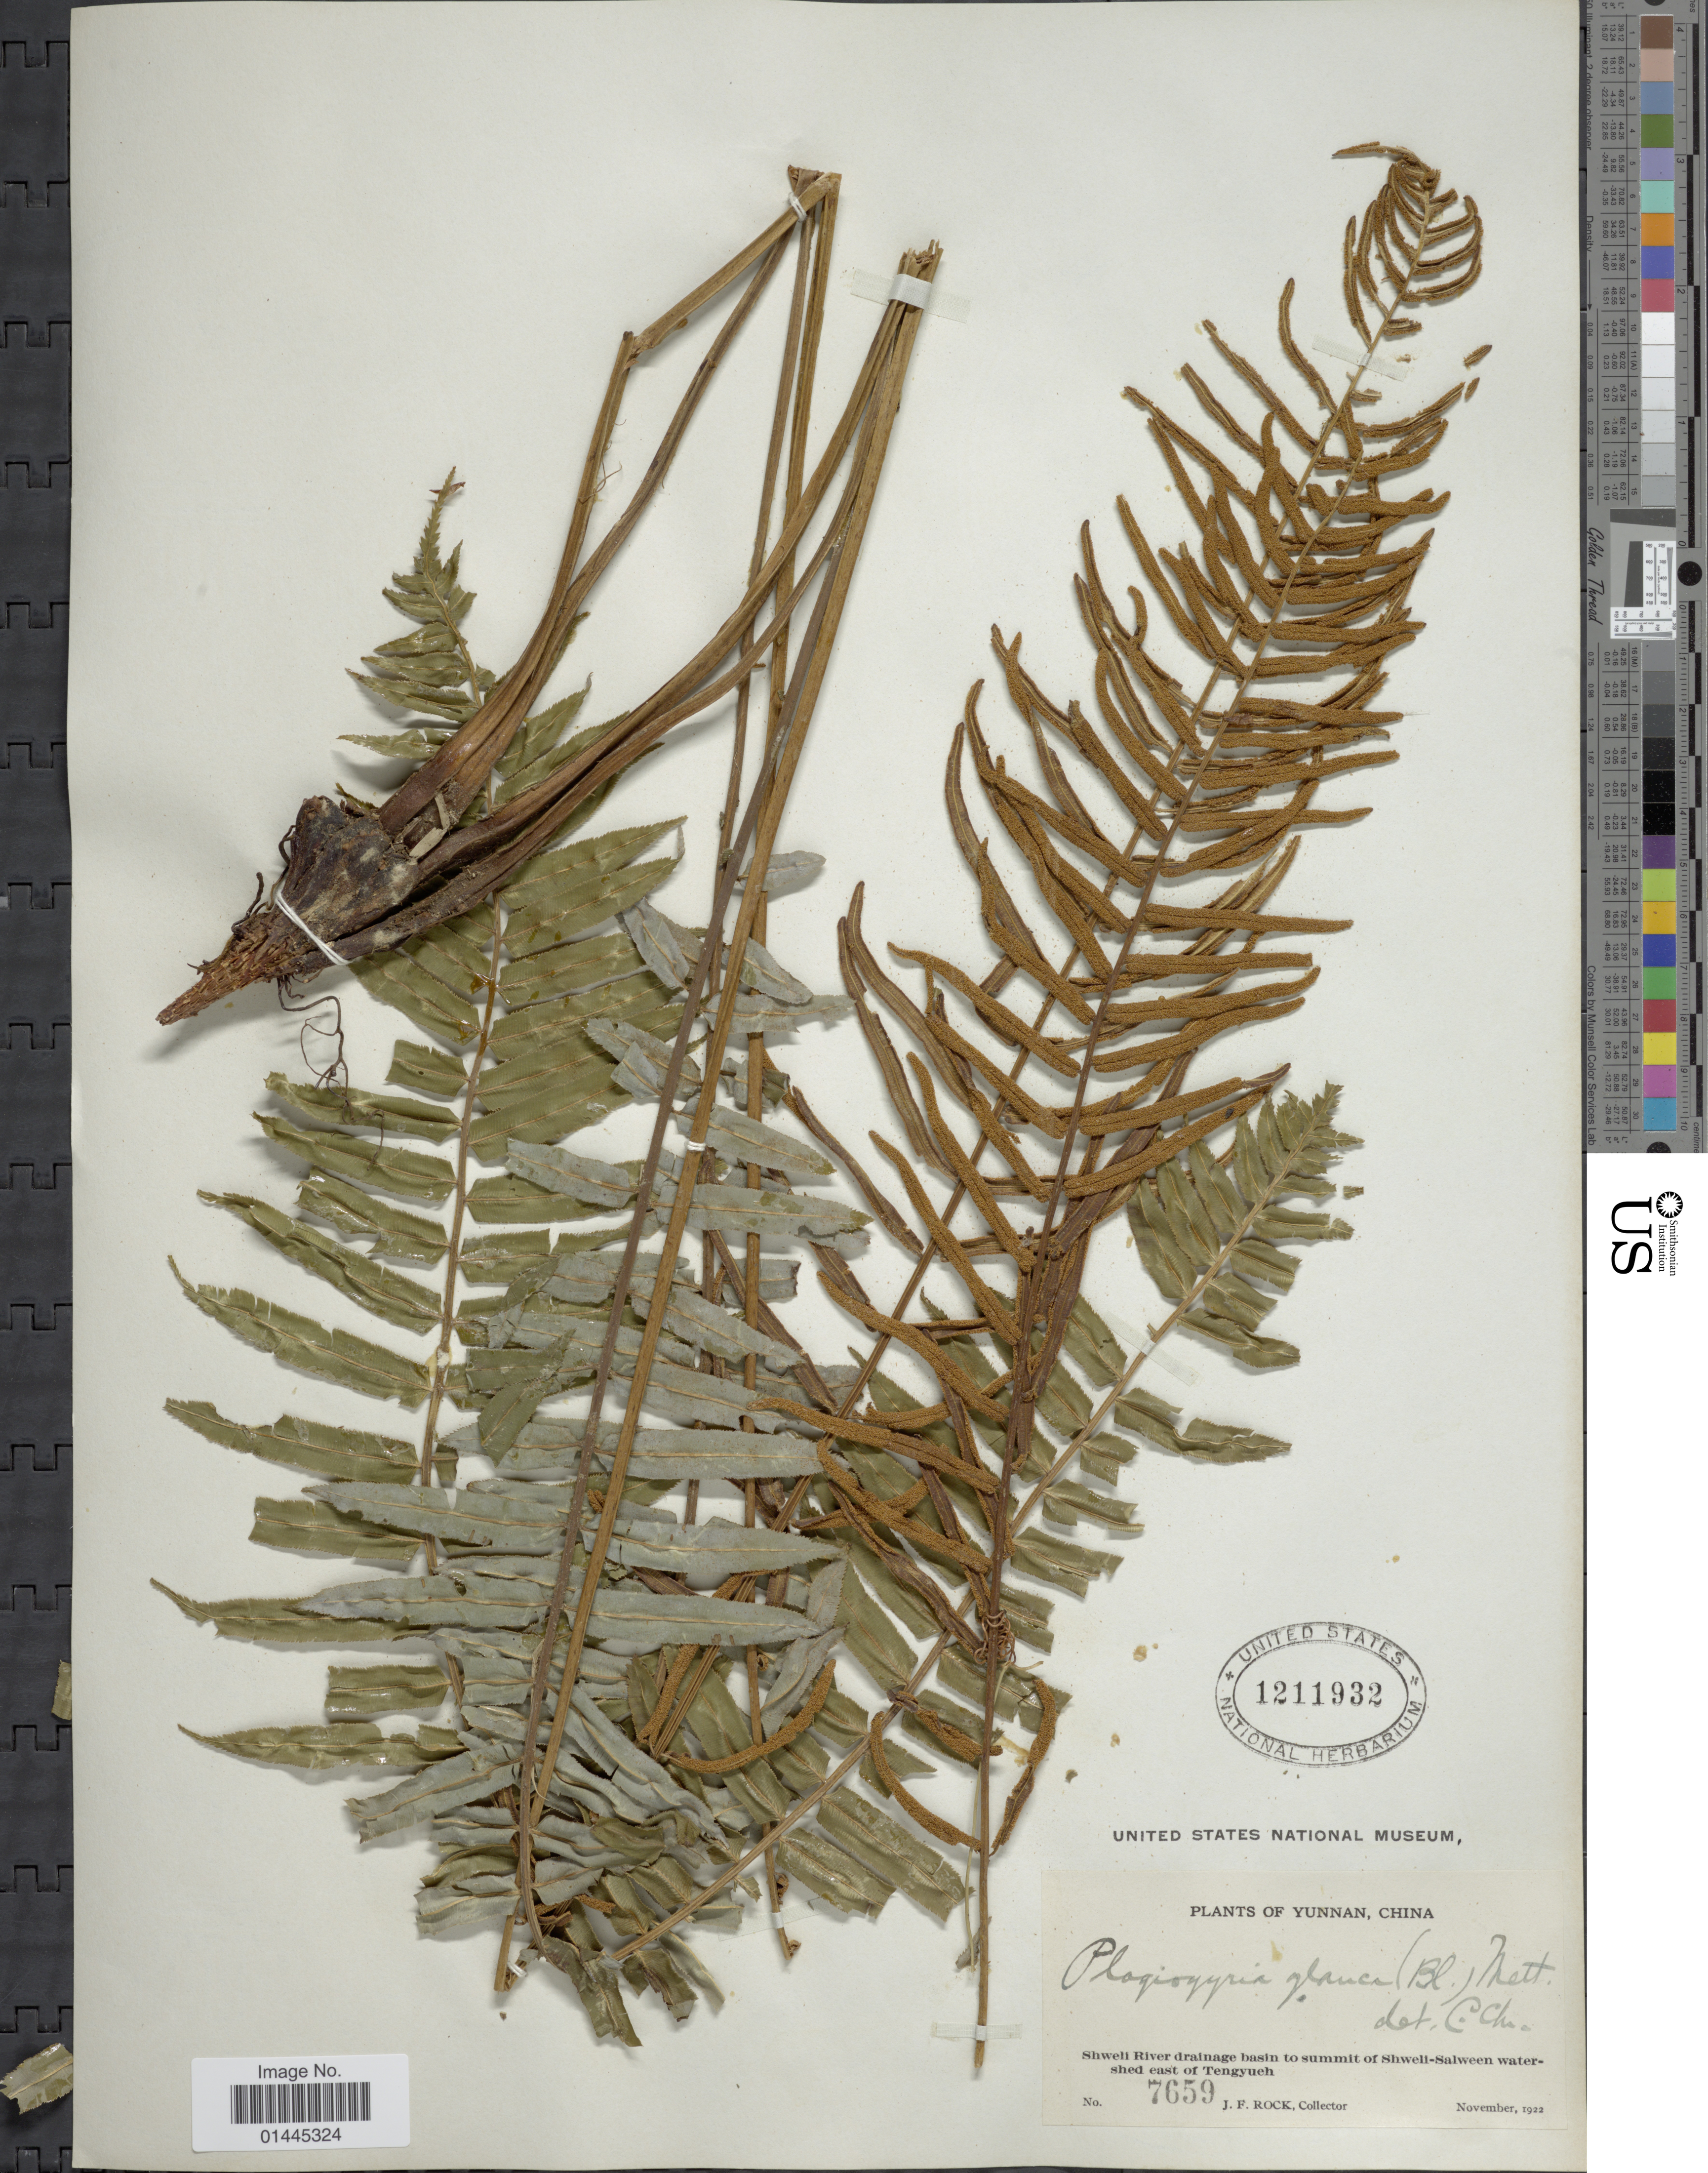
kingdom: Plantae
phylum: Tracheophyta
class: Polypodiopsida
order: Cyatheales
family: Plagiogyriaceae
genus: Plagiogyria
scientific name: Plagiogyria glauca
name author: (Blume) Mett.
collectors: J. F. Rock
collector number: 7659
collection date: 1922-11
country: China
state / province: Yunnan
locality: Shwell River drainage basin to summit of Shwell-Salween watershed east of Tengyueh.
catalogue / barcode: US 1211932